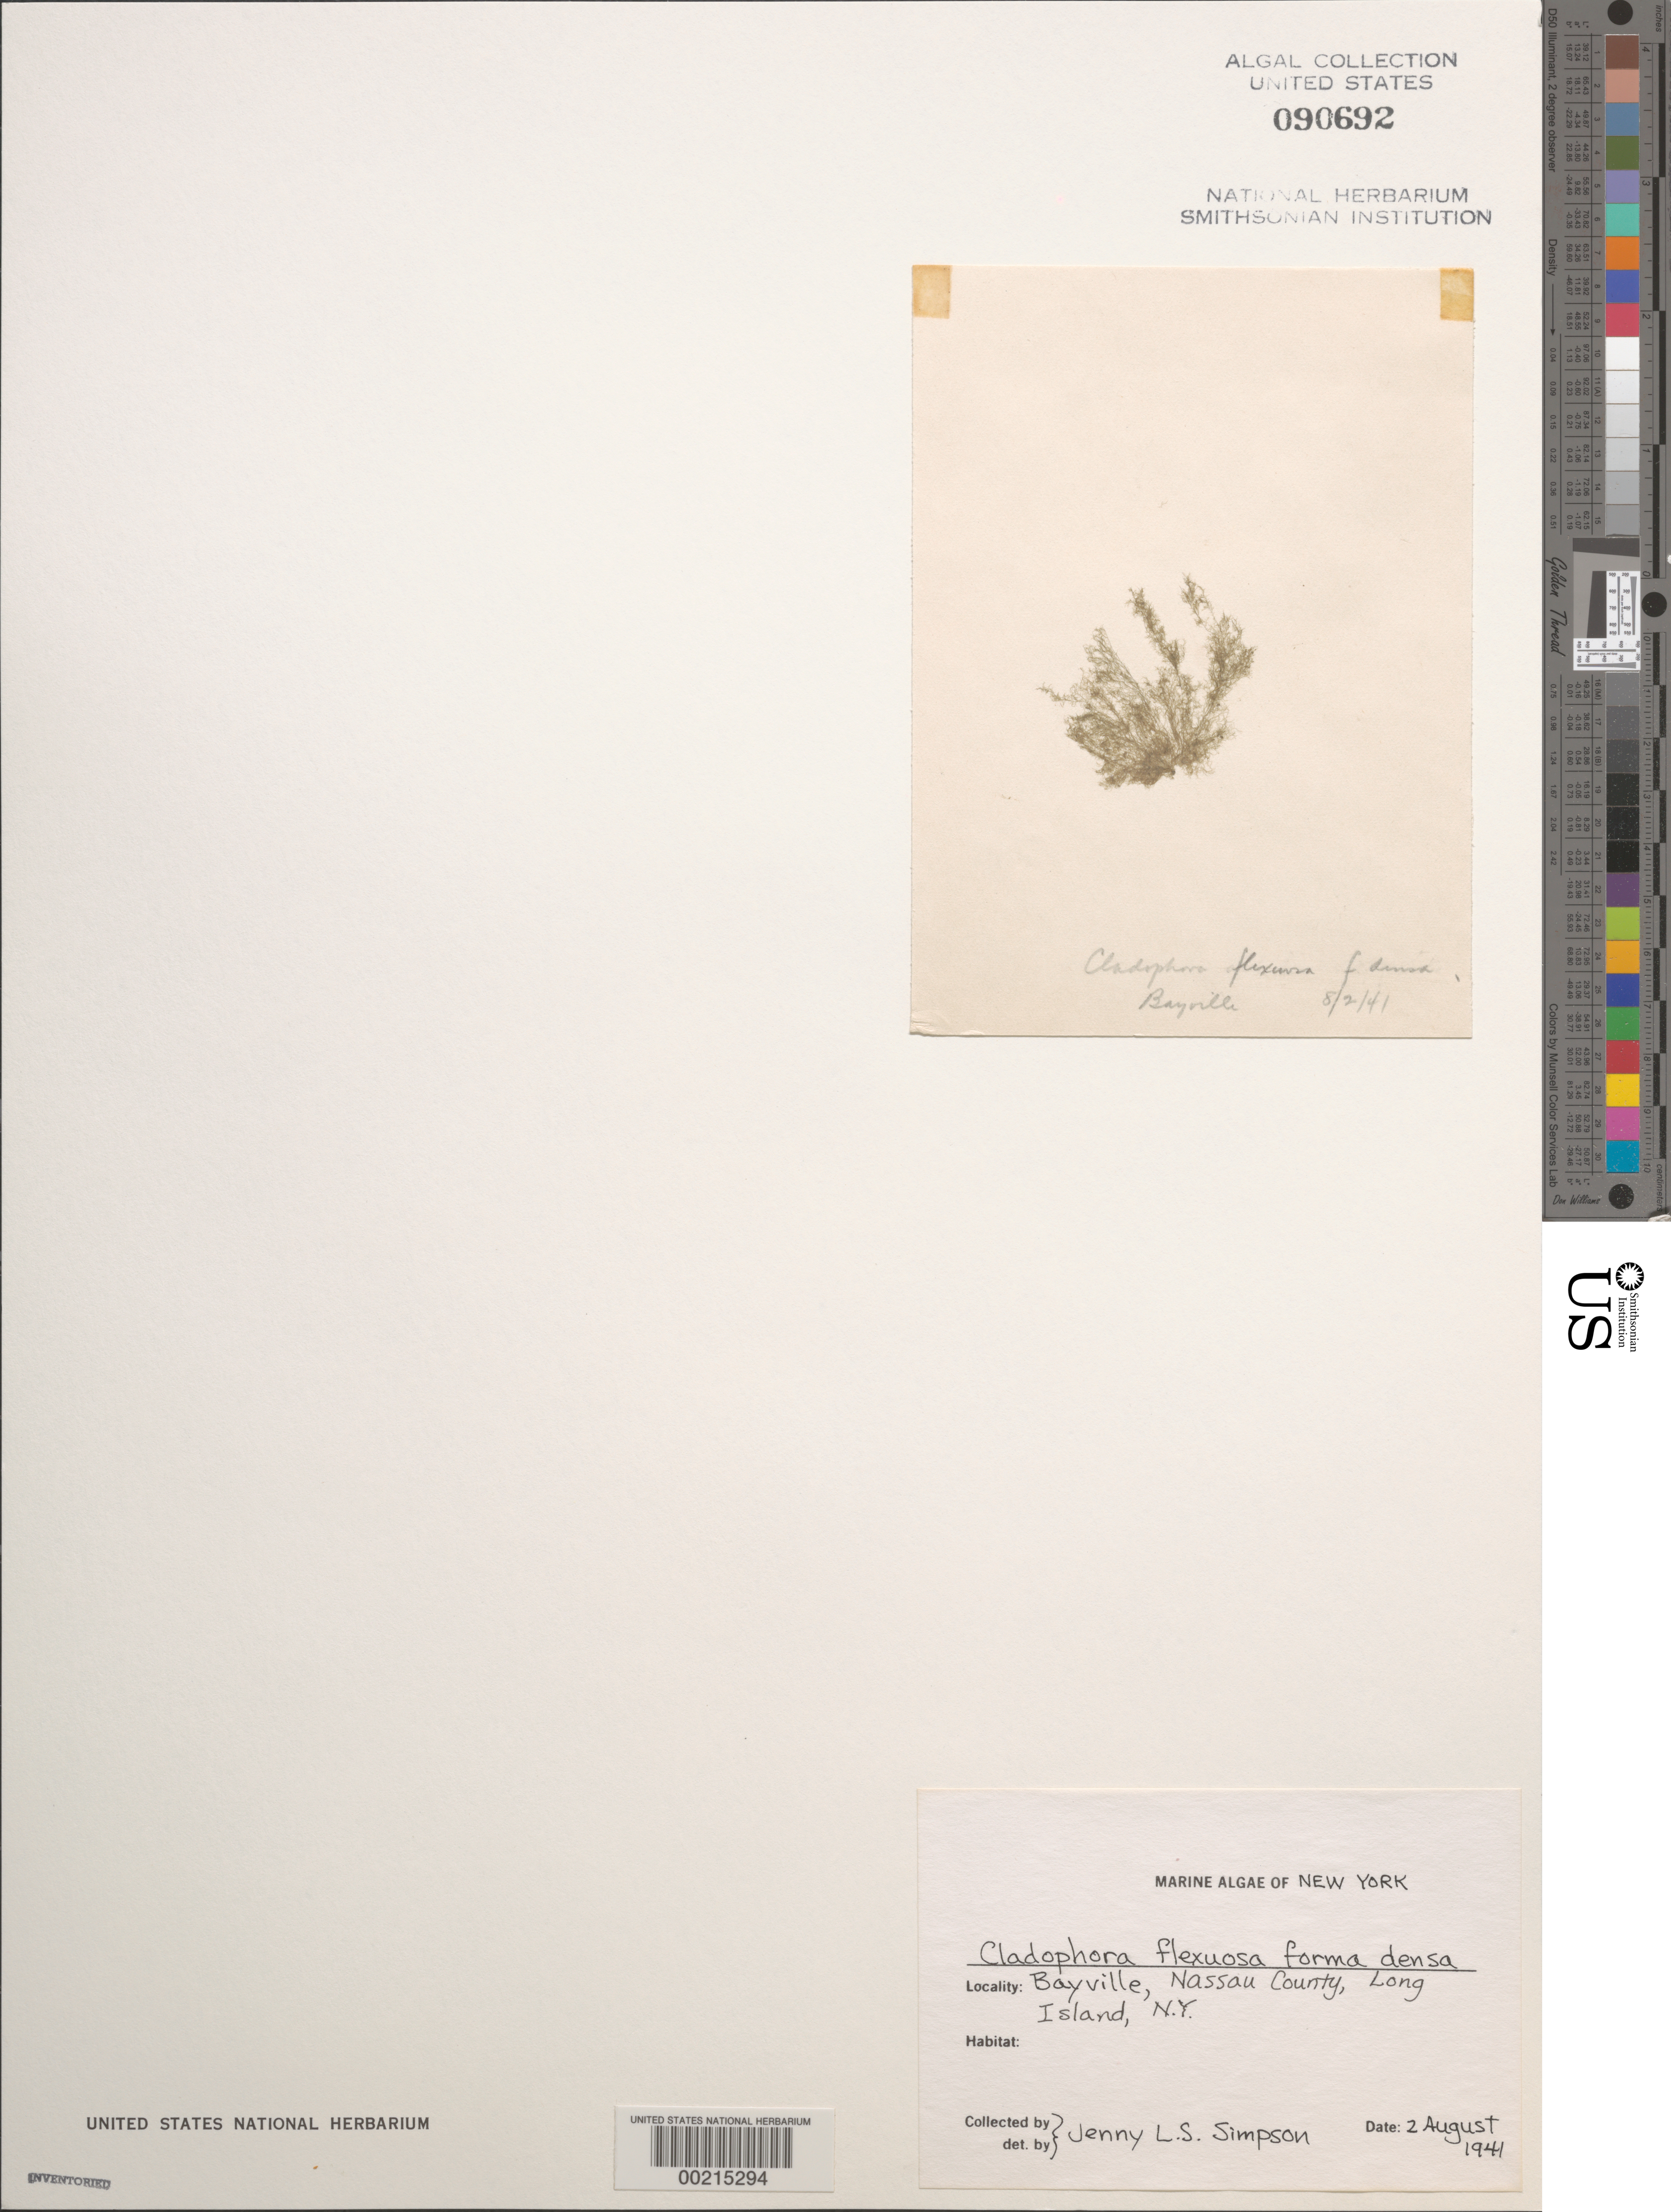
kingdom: Plantae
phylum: Chlorophyta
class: Ulvophyceae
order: Cladophorales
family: Cladophoraceae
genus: Cladophora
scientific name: Cladophora flexuosa f. densa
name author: Collins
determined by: Simpson, J. L. S.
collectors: J. Simpson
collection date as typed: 02 Aug 1941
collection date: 1941-08-02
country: United States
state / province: New York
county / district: Nassau County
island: Long Island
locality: Bayville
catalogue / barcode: US 90692